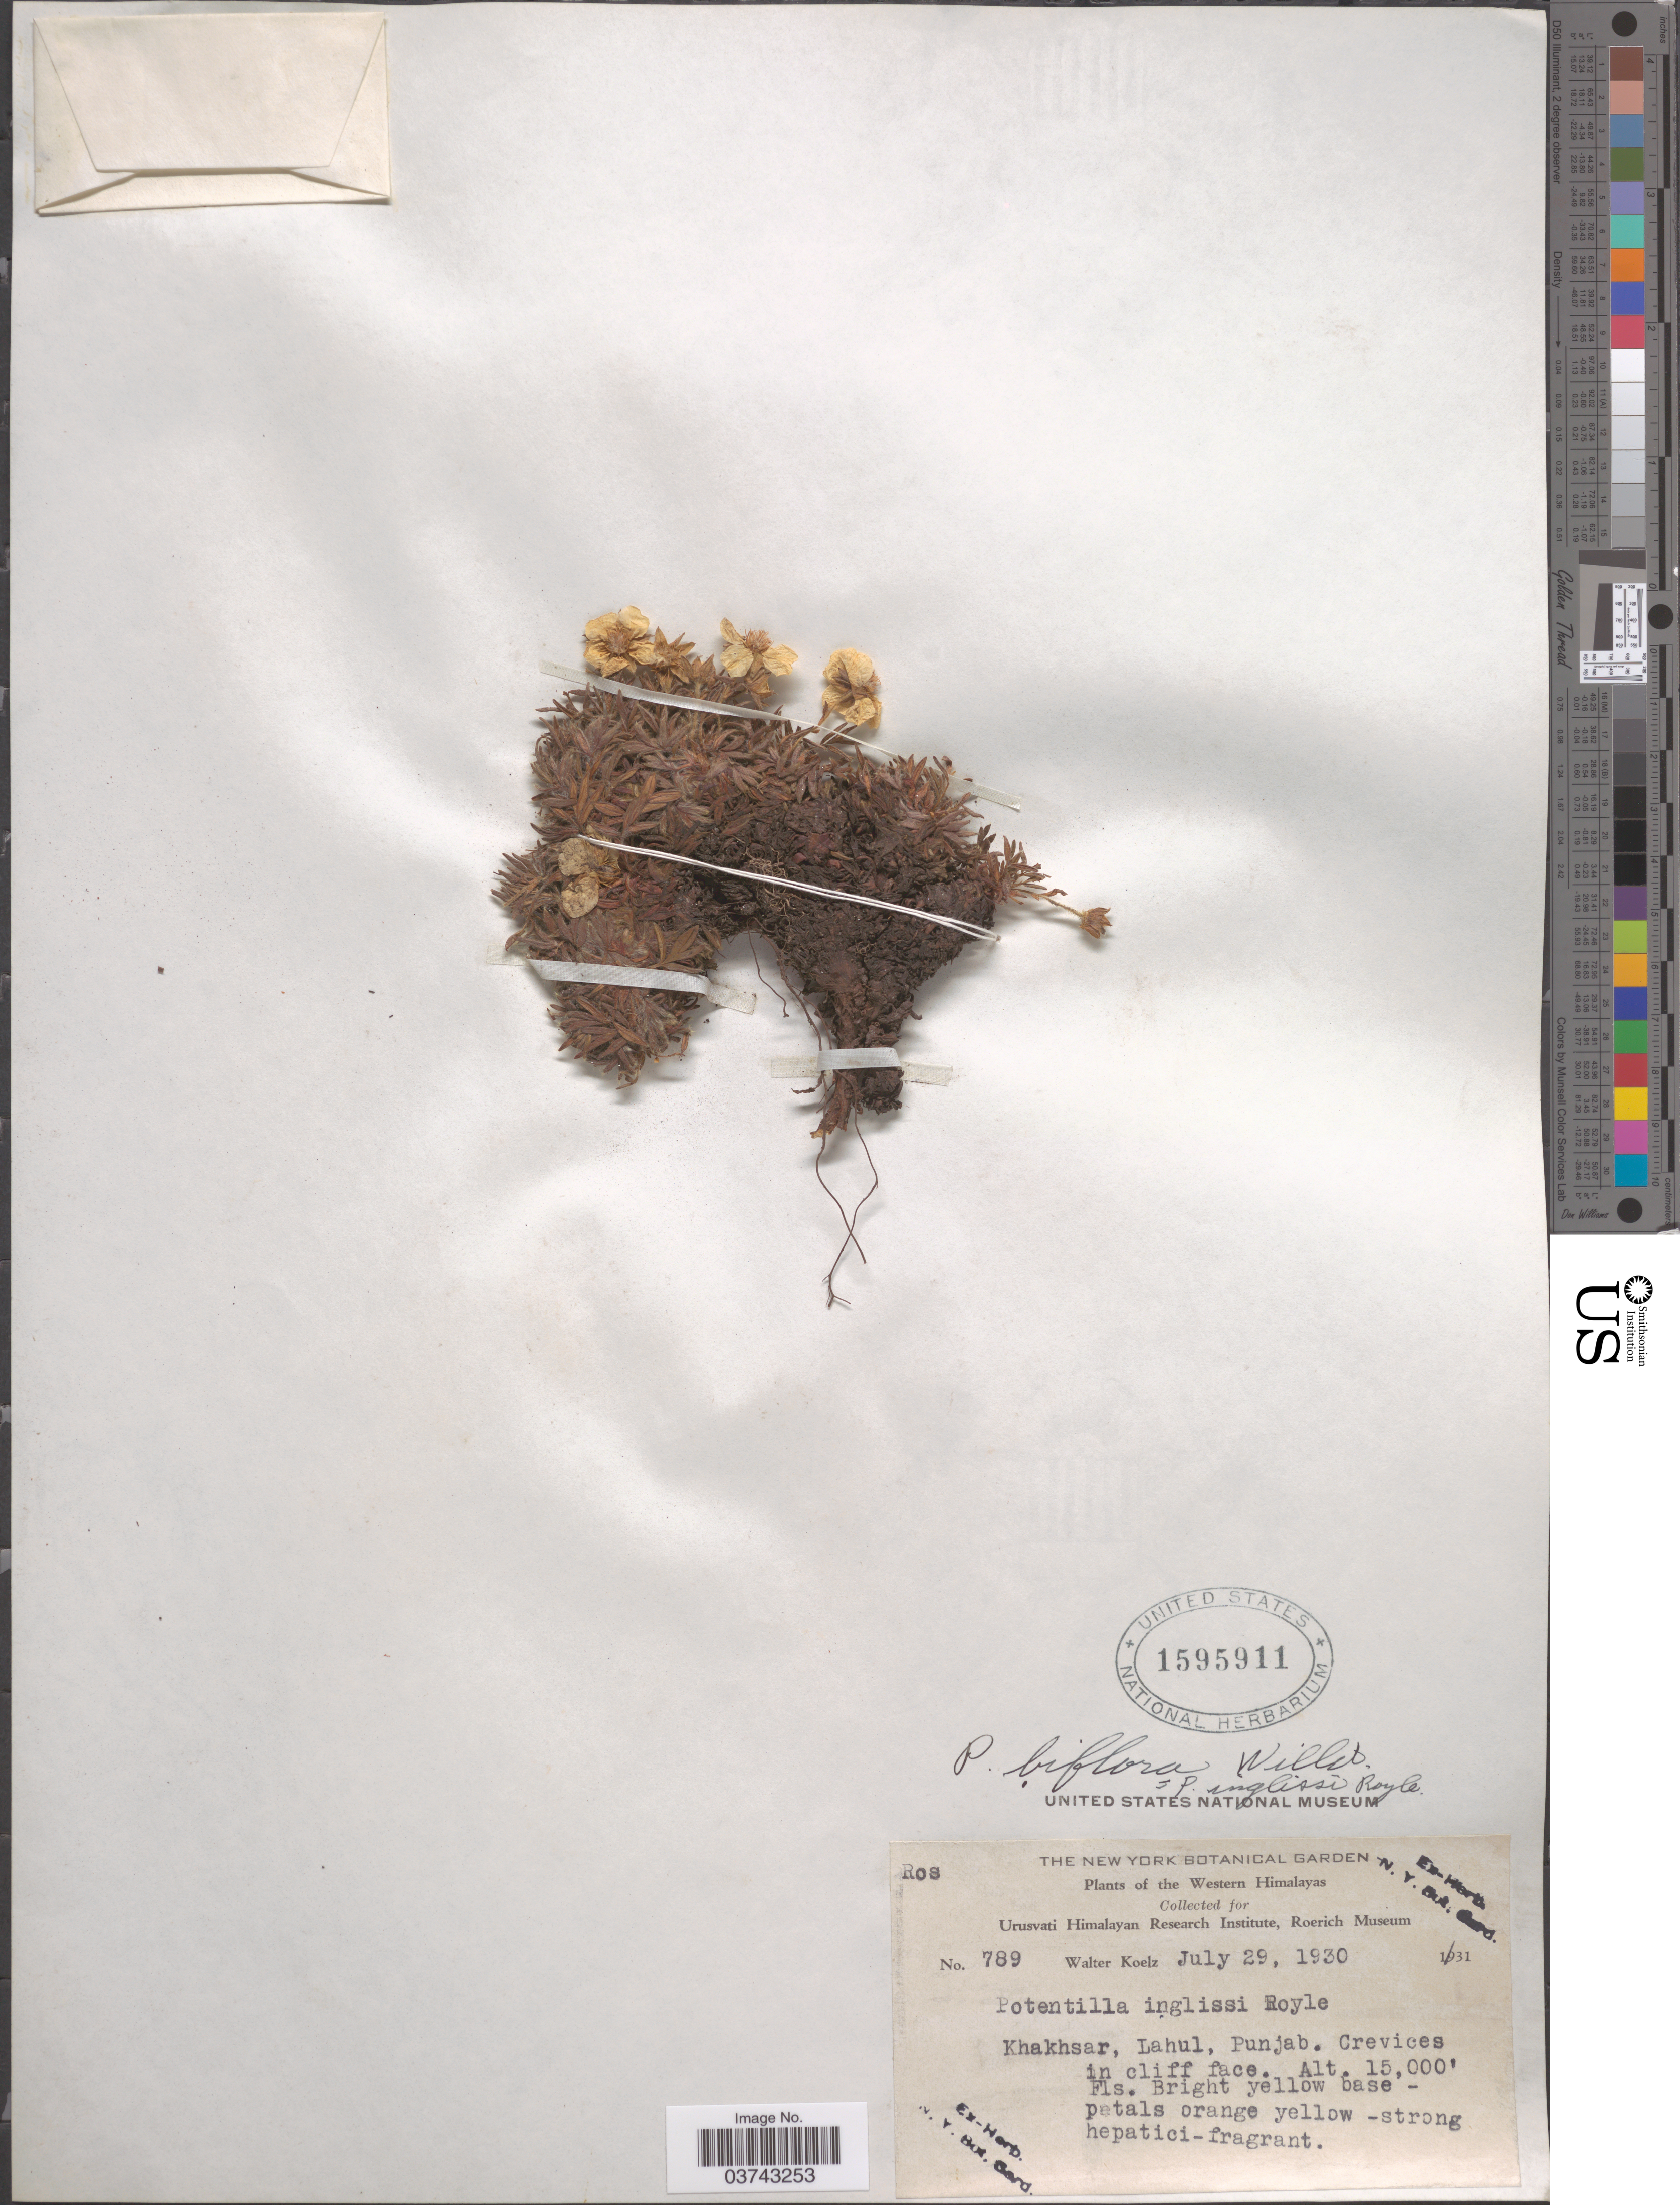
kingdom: Plantae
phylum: Tracheophyta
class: Magnoliopsida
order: Rosales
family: Rosaceae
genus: Potentilla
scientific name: Potentilla biflora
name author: Willd. ex Schltdl.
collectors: W. N. Koelz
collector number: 789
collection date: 1930-07-29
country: India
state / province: Punjab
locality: Western Himalayas. Khakhsar, Lahul.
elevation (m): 4572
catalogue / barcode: US 1595911